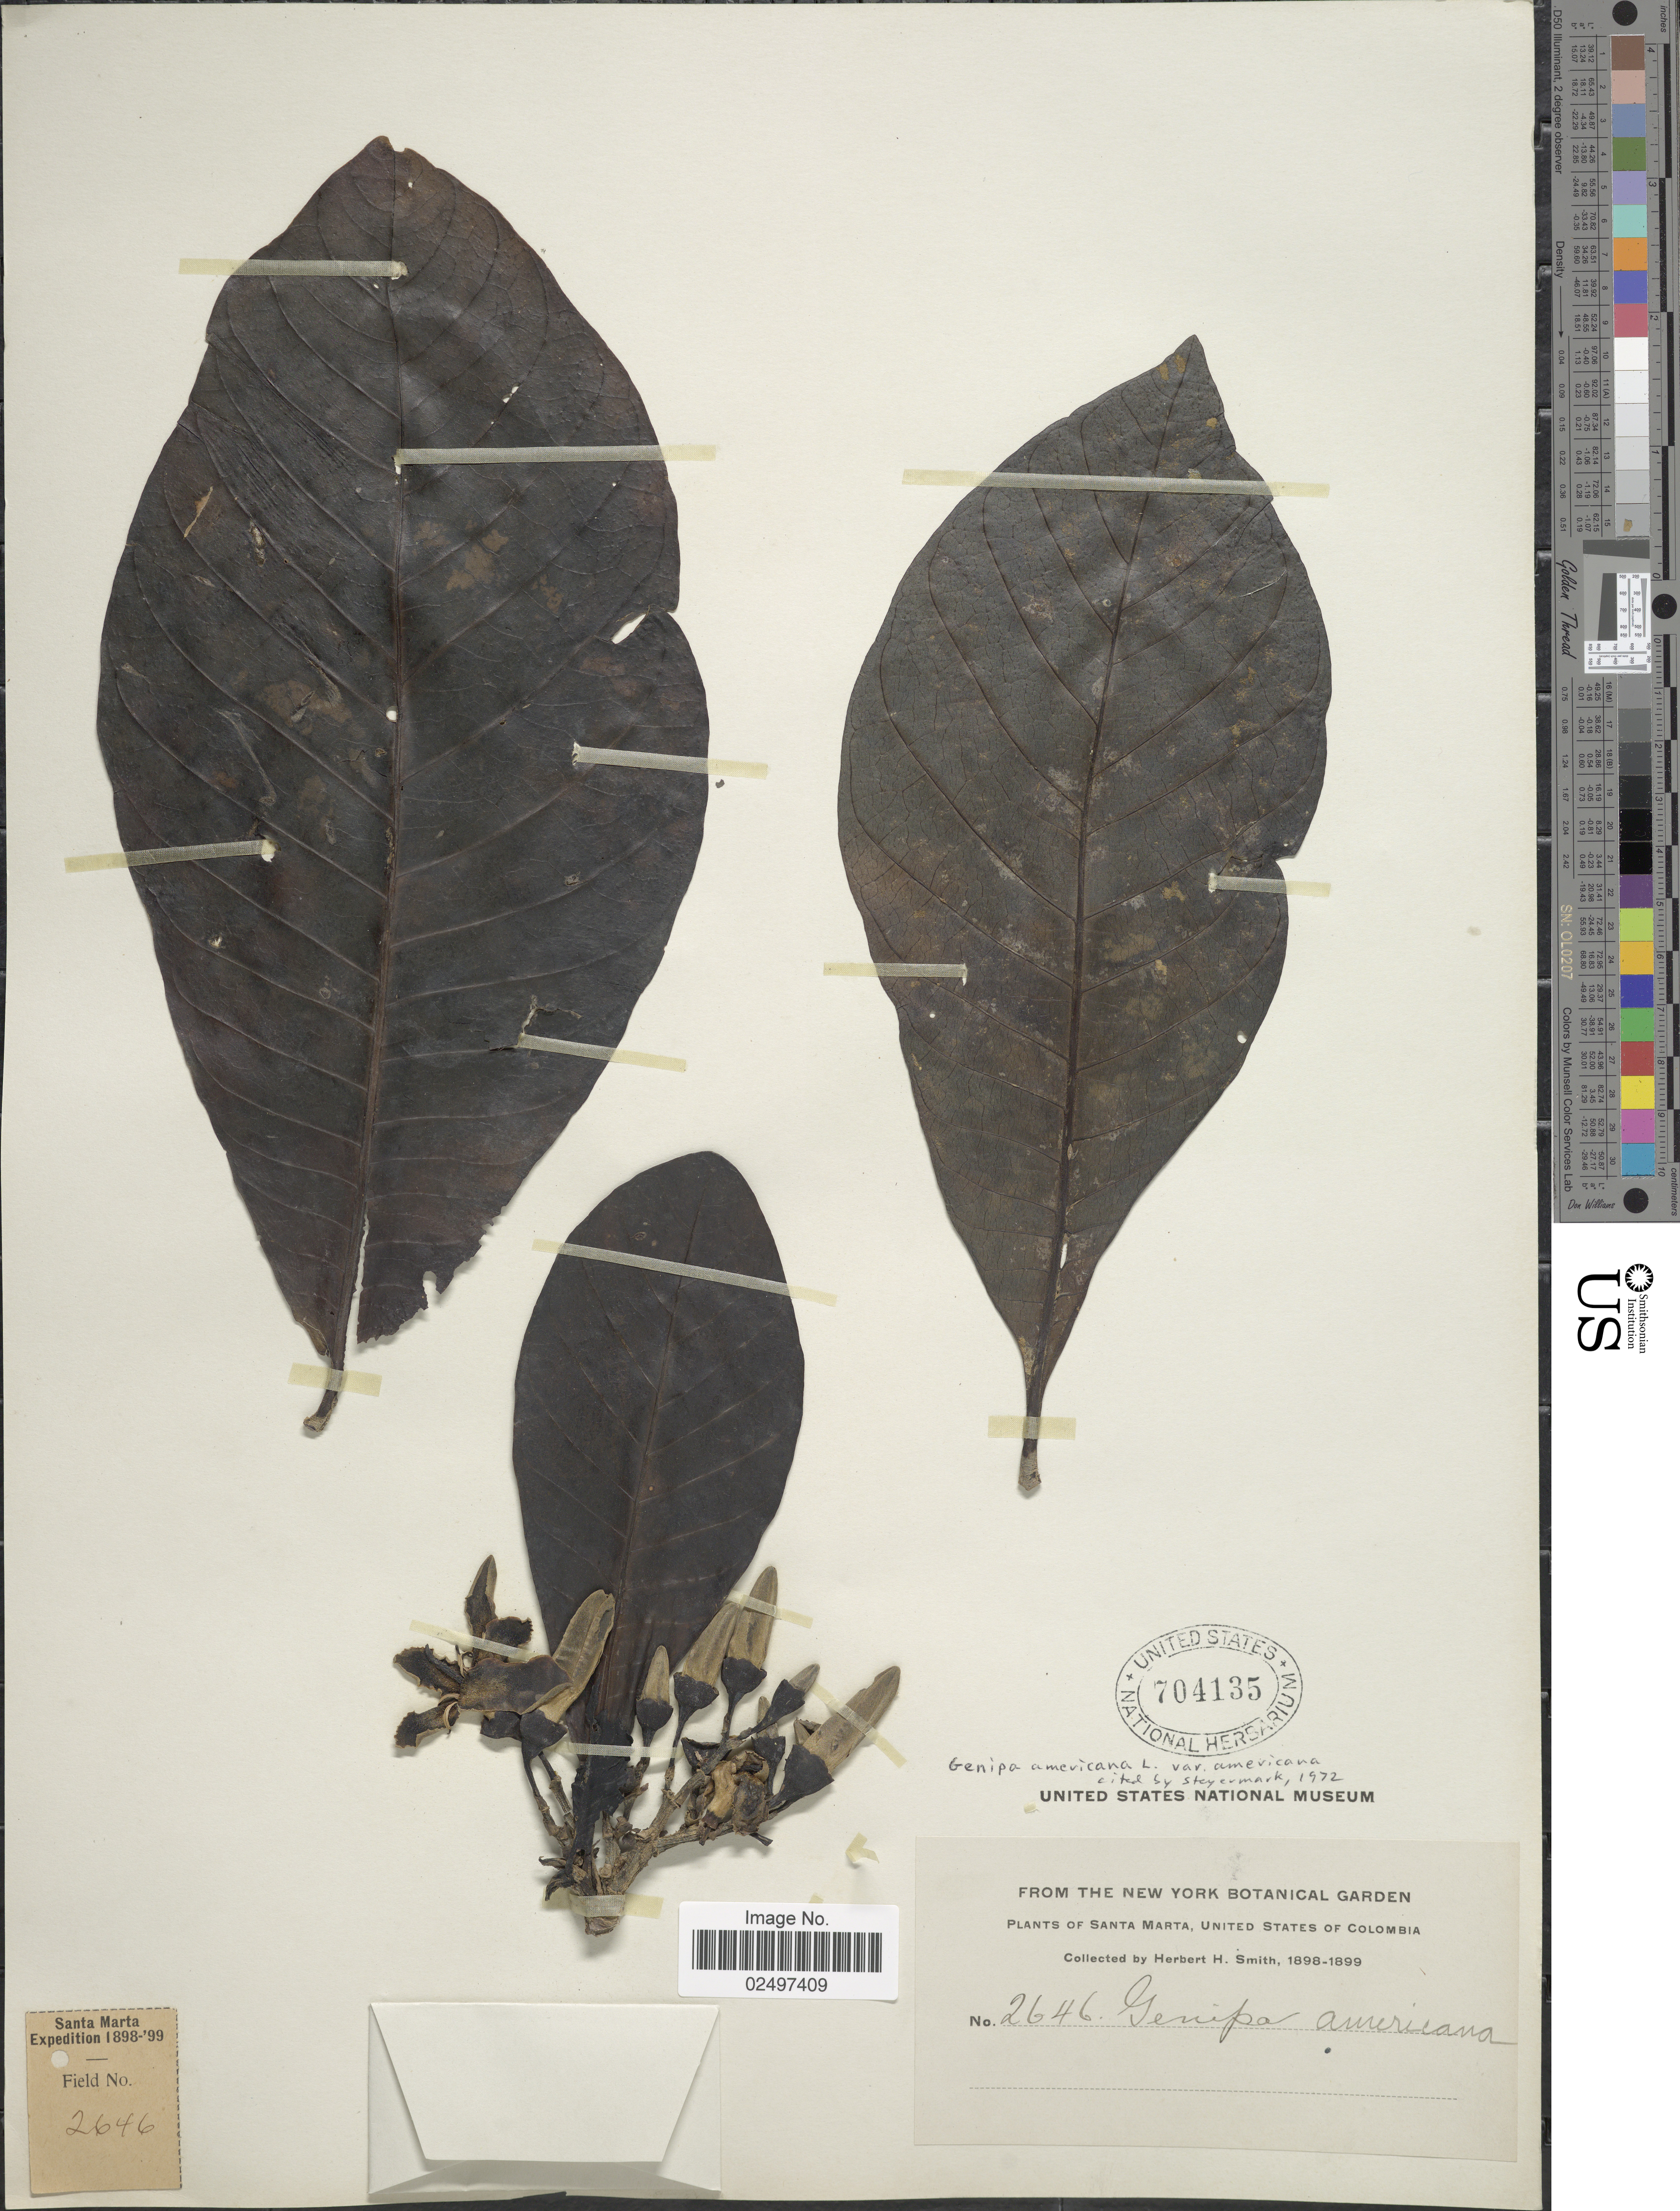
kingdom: Plantae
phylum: Tracheophyta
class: Magnoliopsida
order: Gentianales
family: Rubiaceae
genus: Genipa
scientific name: Genipa americana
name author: L.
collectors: Herbert H. Smith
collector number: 2646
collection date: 1898/1899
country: Colombia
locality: Santa Marta, United States of Colombia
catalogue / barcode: US 704135